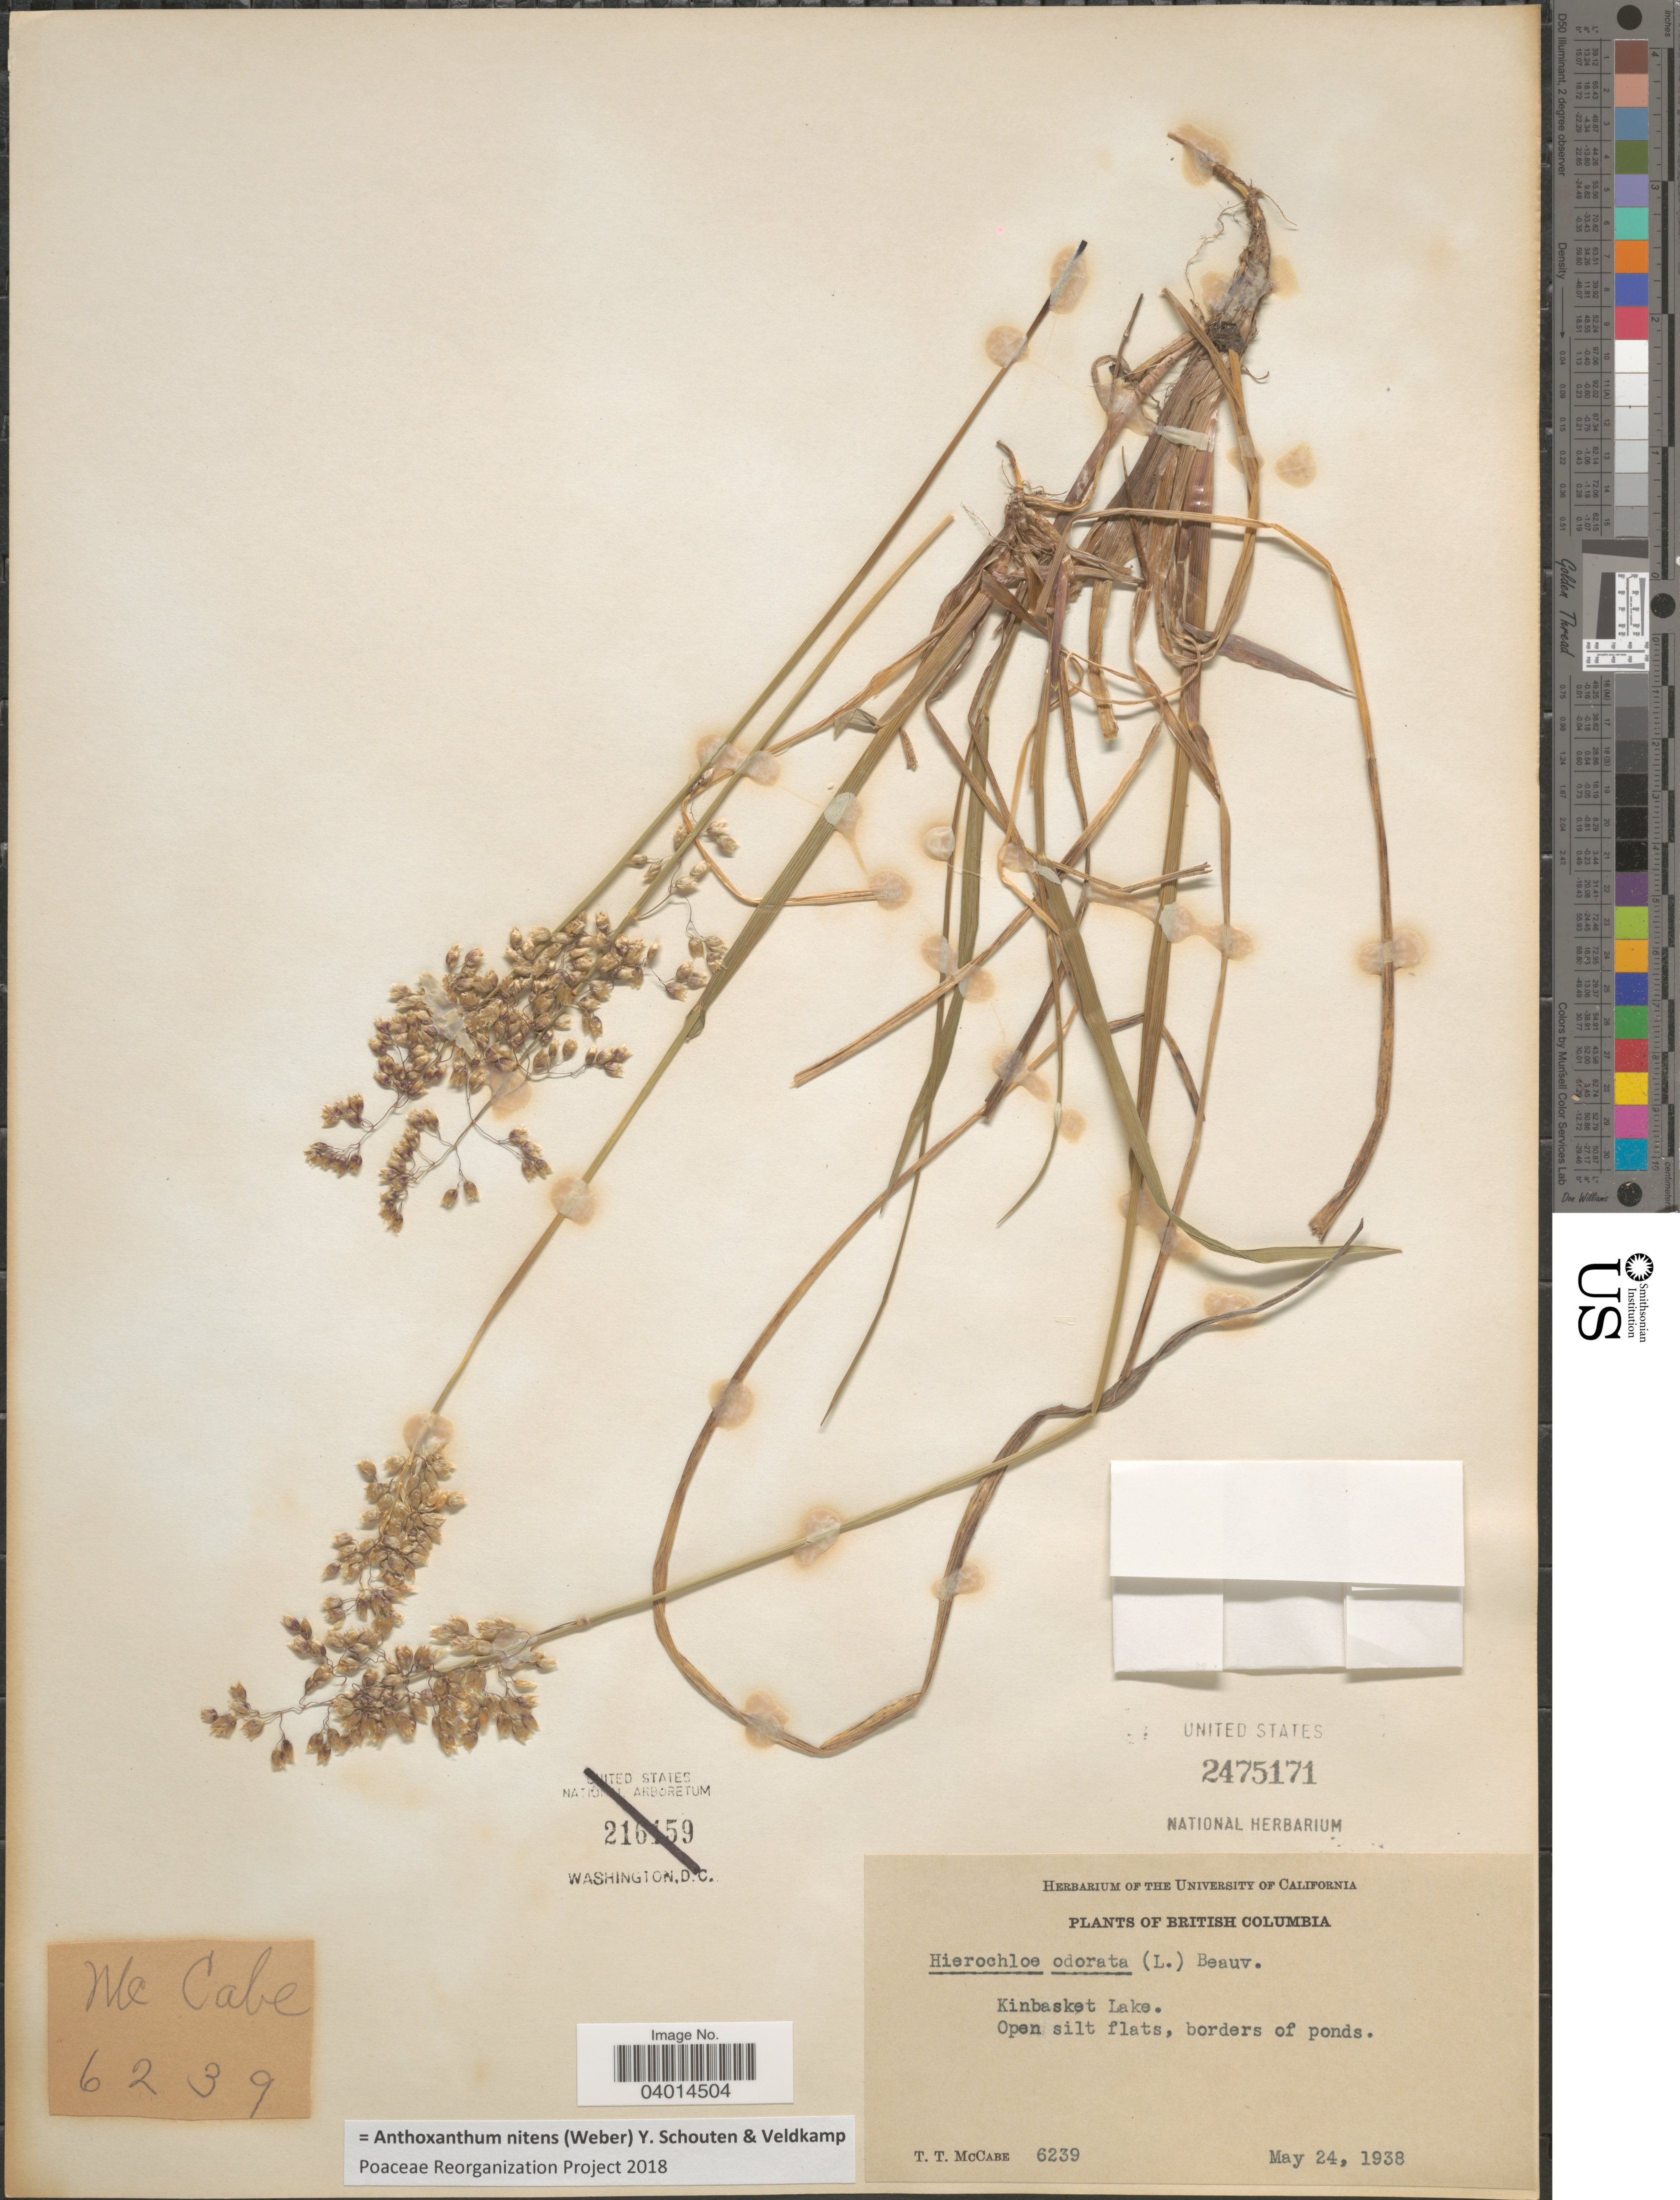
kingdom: Plantae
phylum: Tracheophyta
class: Liliopsida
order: Poales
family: Poaceae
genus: Anthoxanthum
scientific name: Anthoxanthum nitens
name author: (G.H. Weber) R.T.A. Schouten & Veldkamp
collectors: T. McCabe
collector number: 6239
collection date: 1938-05-24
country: Canada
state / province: British Columbia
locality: Kinbasket Lake.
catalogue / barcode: US 2475171